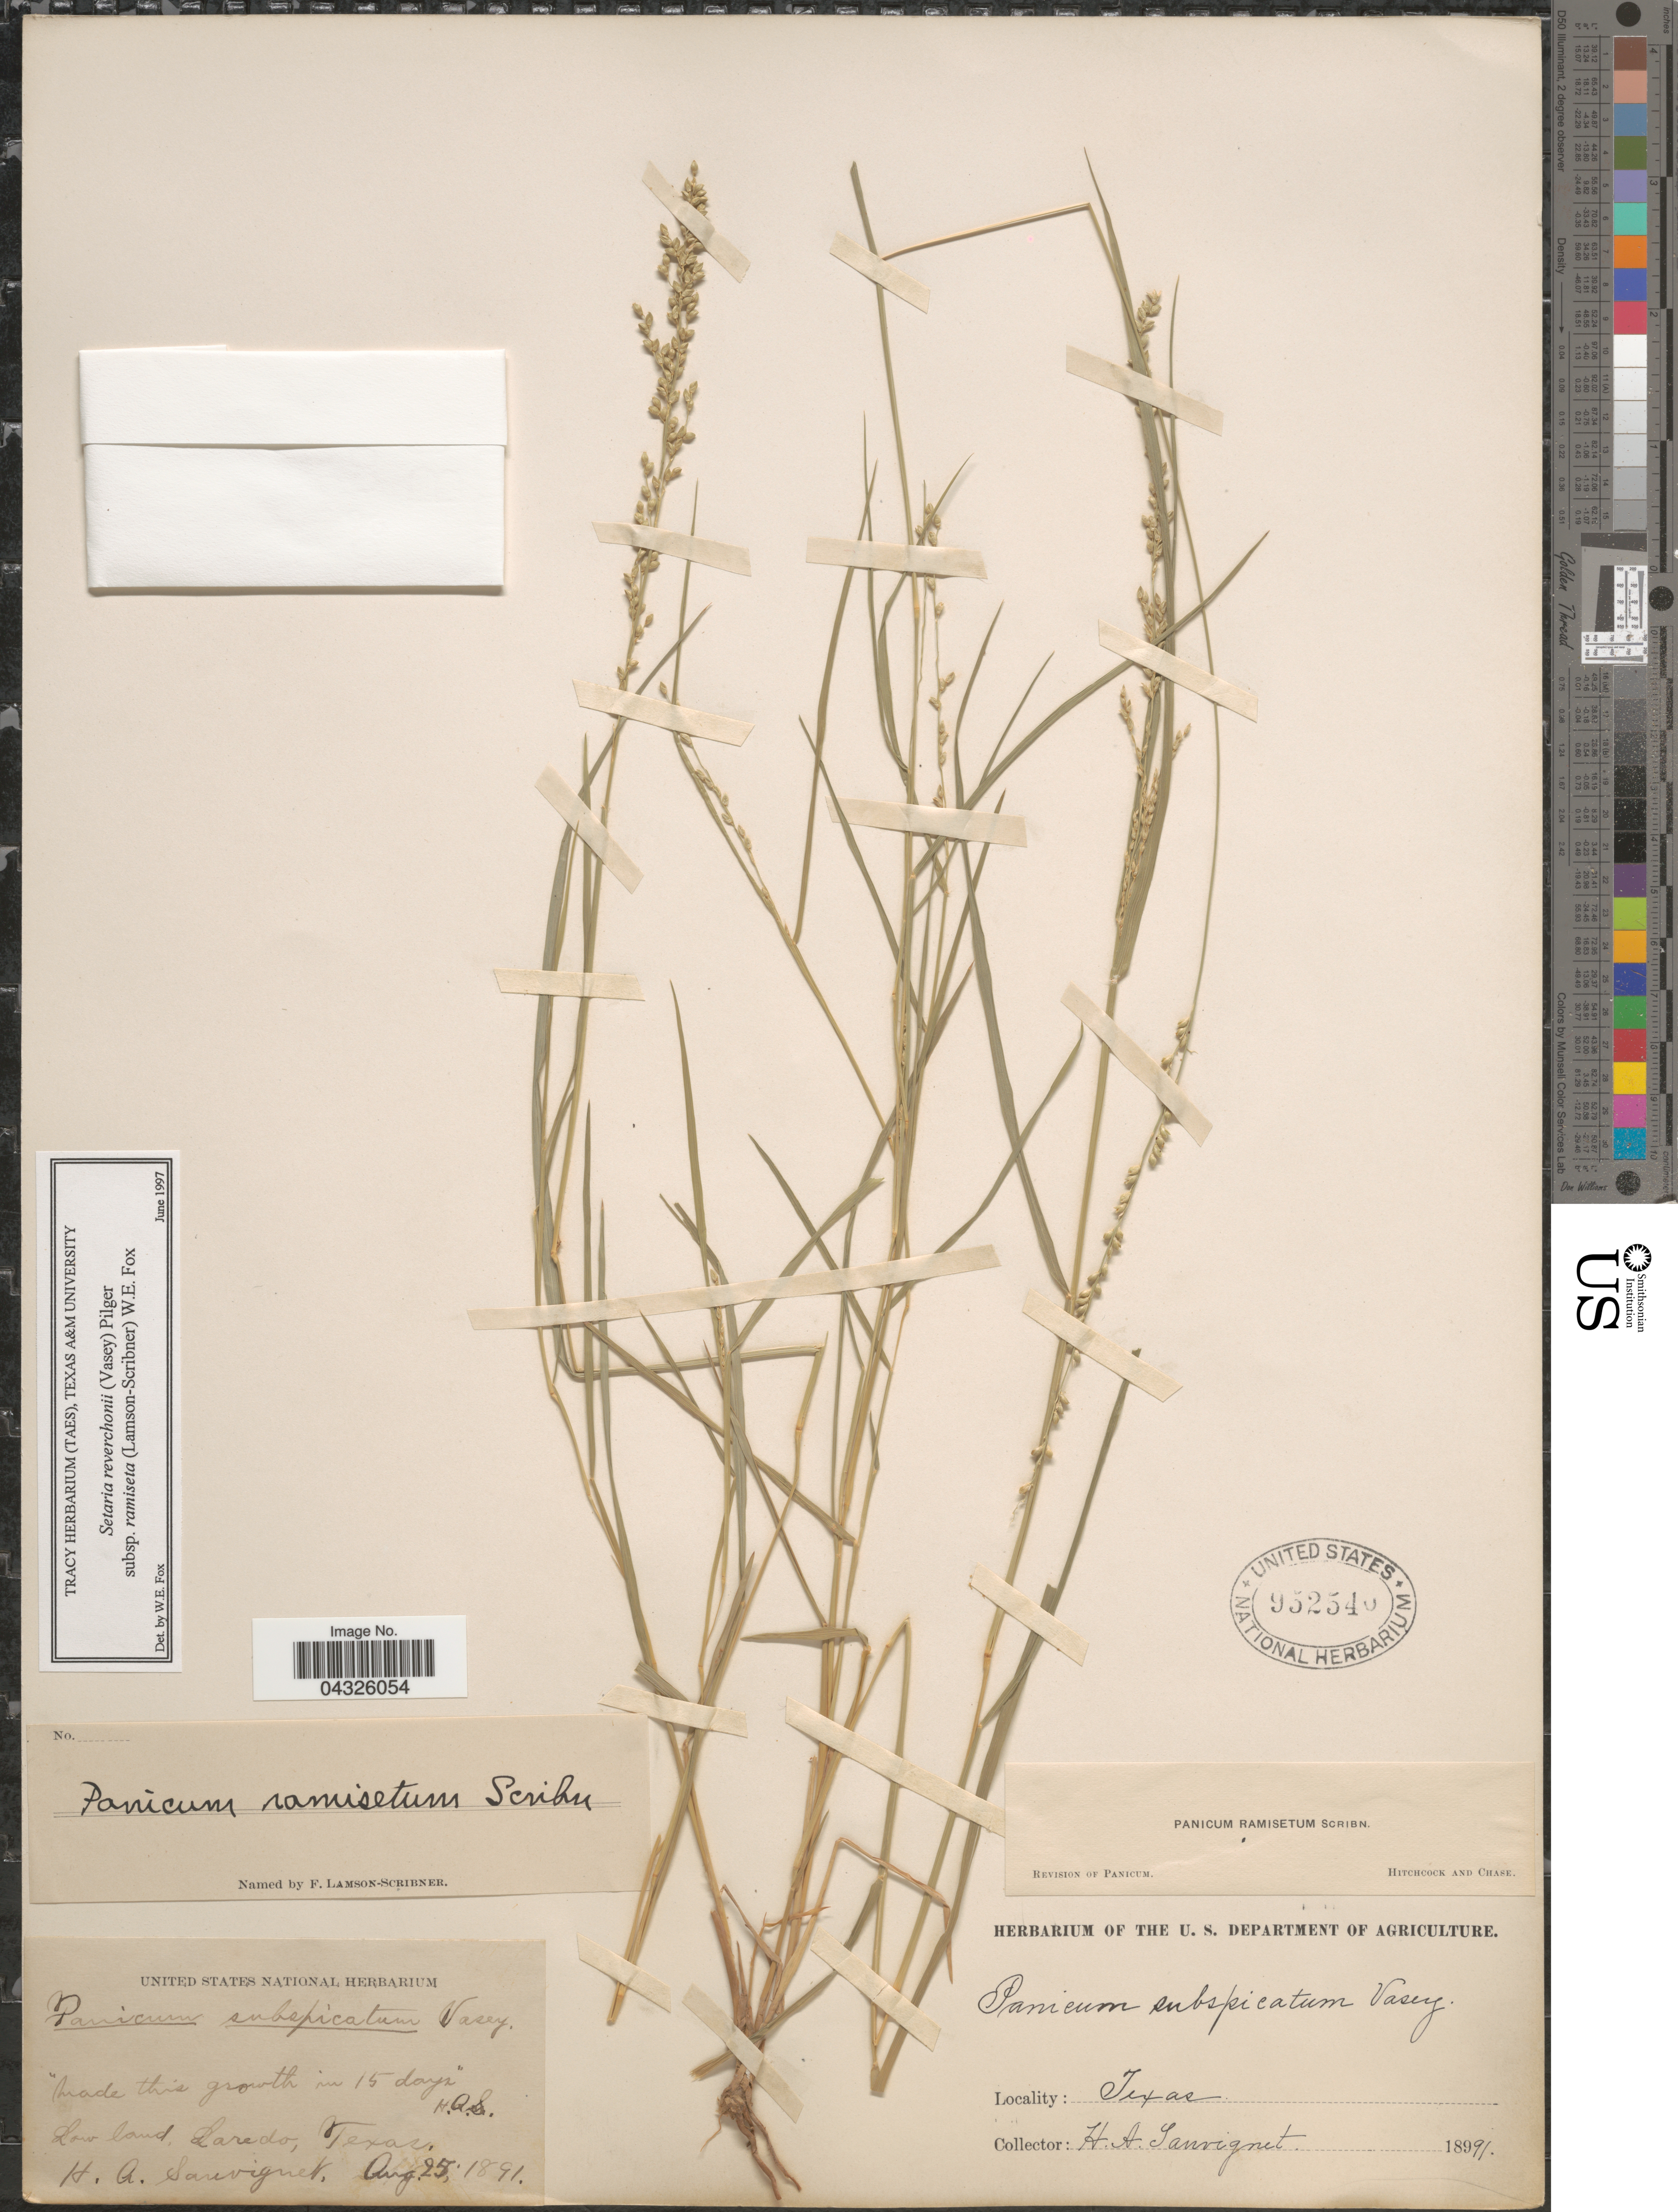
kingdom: Plantae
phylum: Tracheophyta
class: Liliopsida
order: Poales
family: Poaceae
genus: Setaria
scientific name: Setaria reverchonii subsp. ramiseta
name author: (Scribn.) W.E. Fox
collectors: H. Sauvignet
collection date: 1891-08-25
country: United States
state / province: Texas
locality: Low land, Laredo.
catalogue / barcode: US 952540